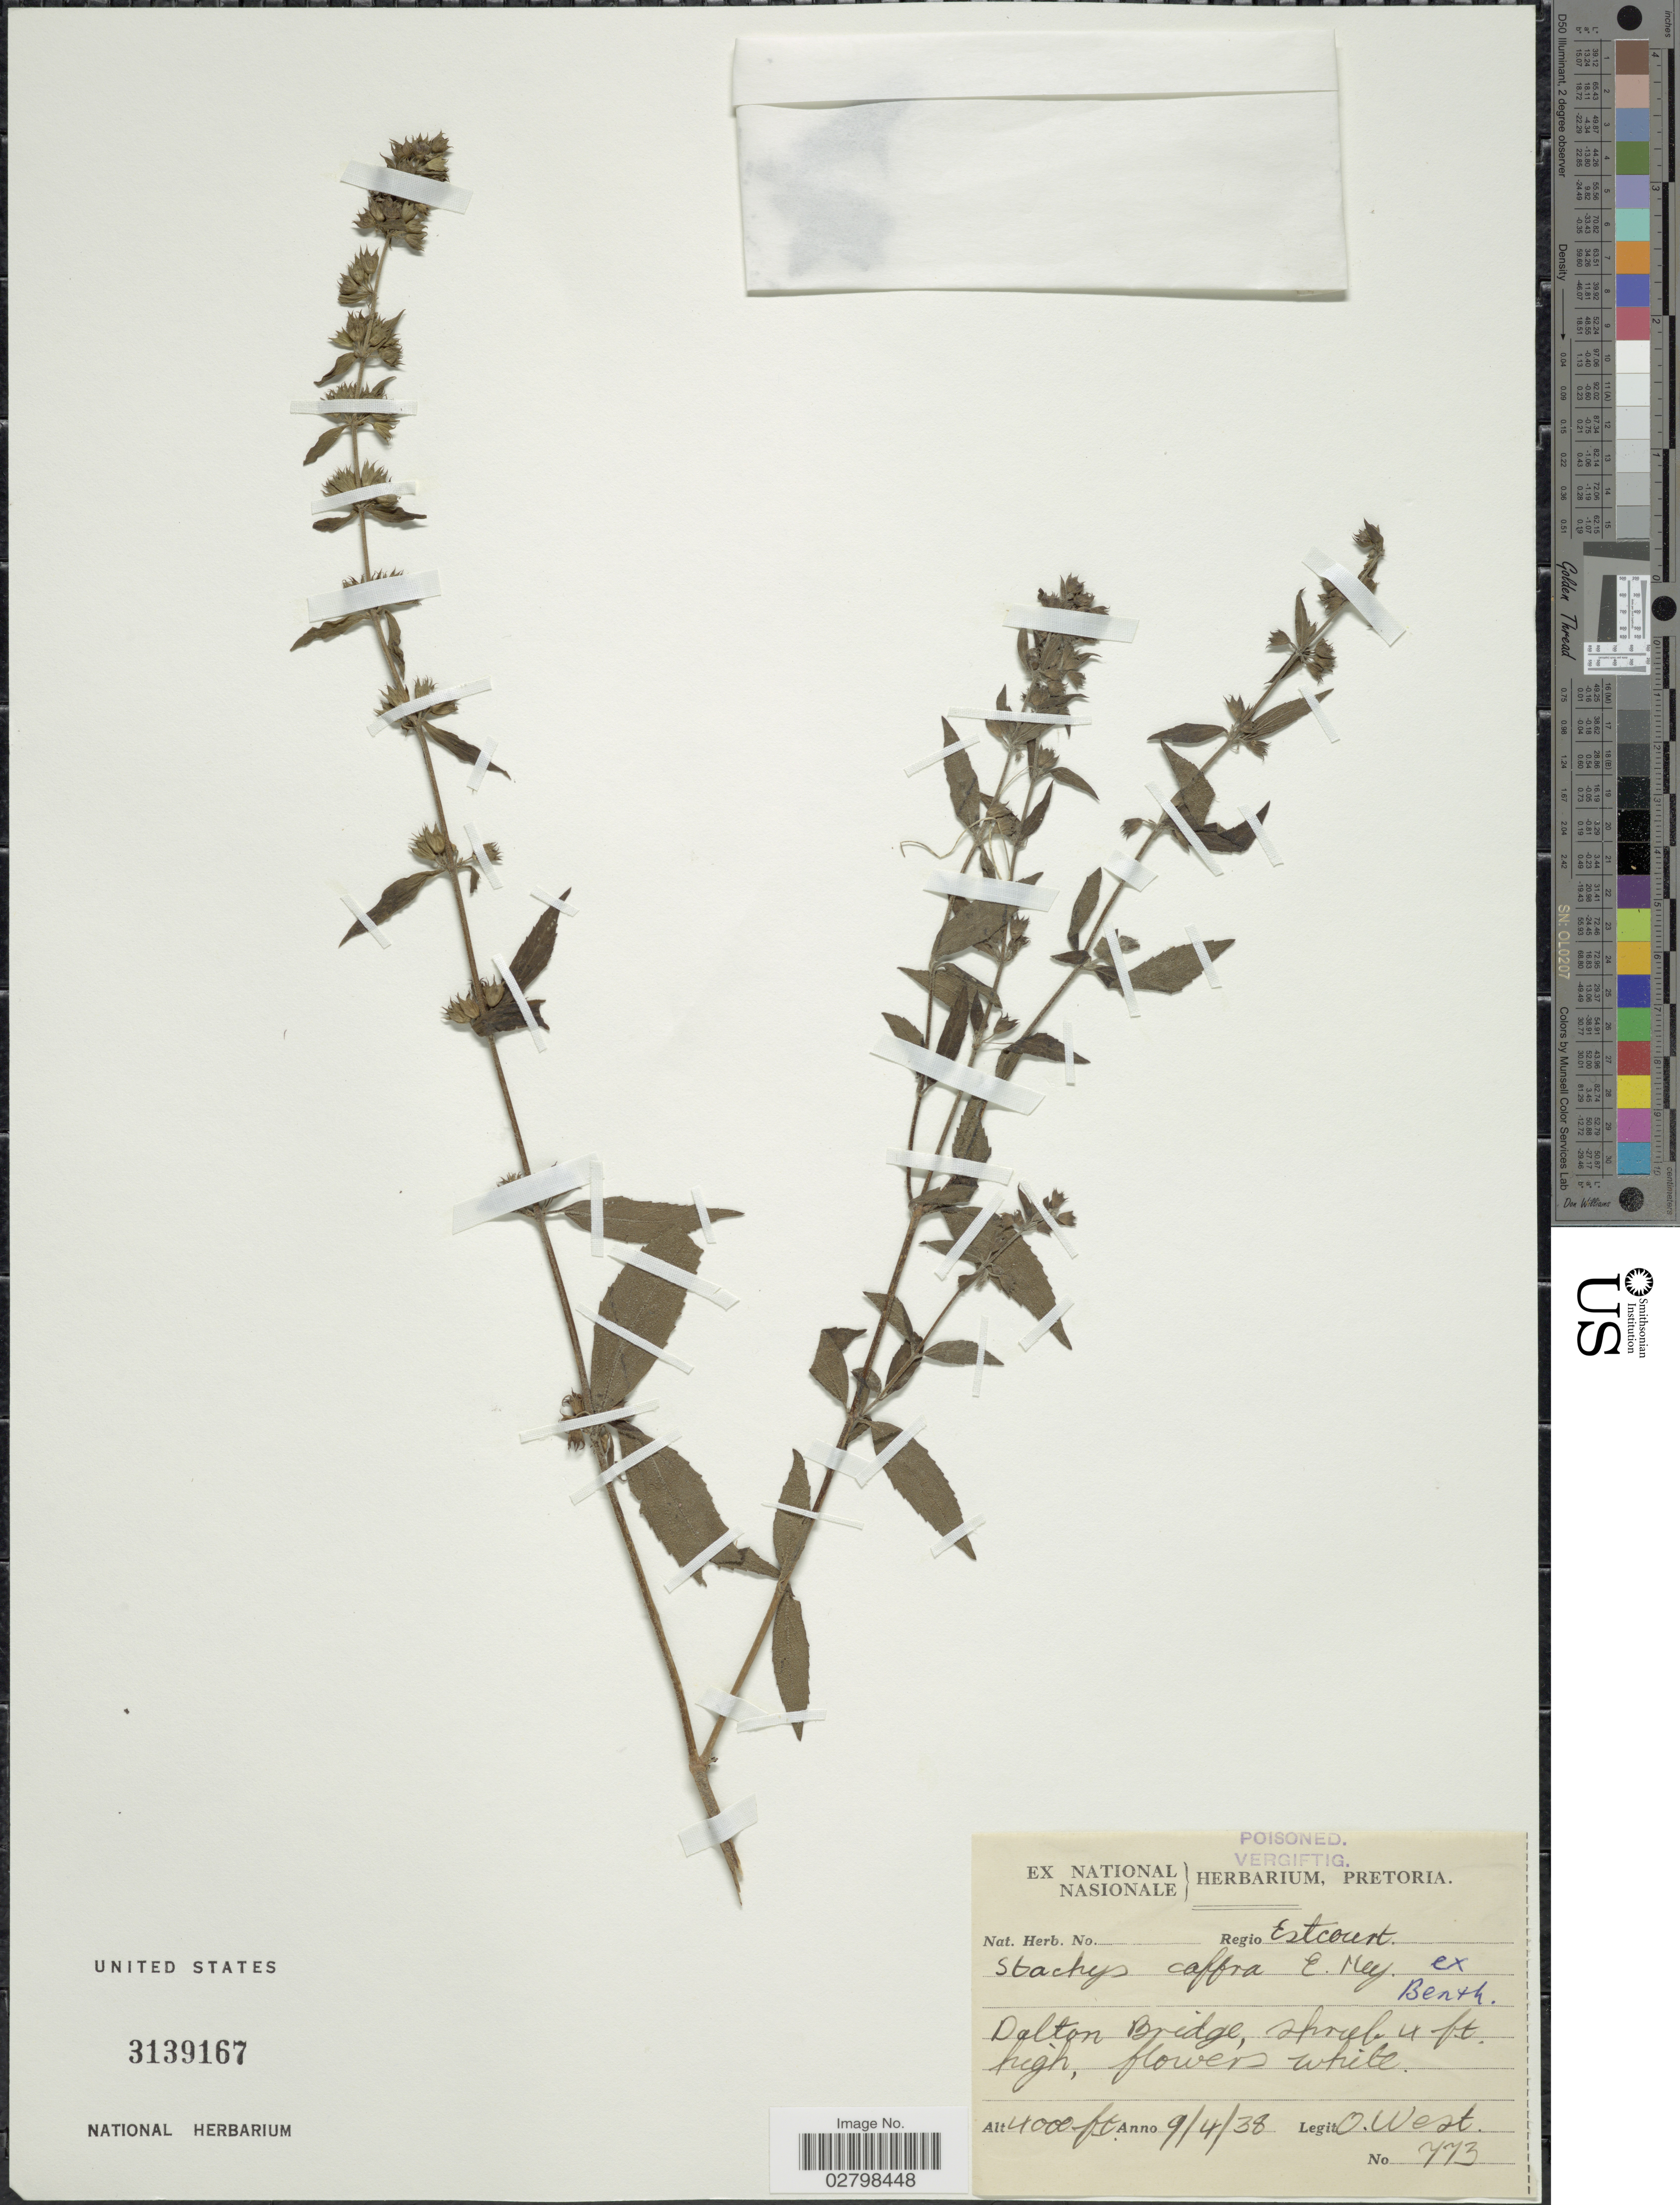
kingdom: Plantae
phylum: Tracheophyta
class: Magnoliopsida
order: Lamiales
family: Lamiaceae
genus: Stachys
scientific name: Stachys caffra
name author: E. Mey. ex Benth.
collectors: O. West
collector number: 773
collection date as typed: Transcribed d/m/y: 9/4/38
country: South Africa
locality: Regio Estcourt. Dalton Bridge.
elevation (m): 1219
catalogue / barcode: US 3139167